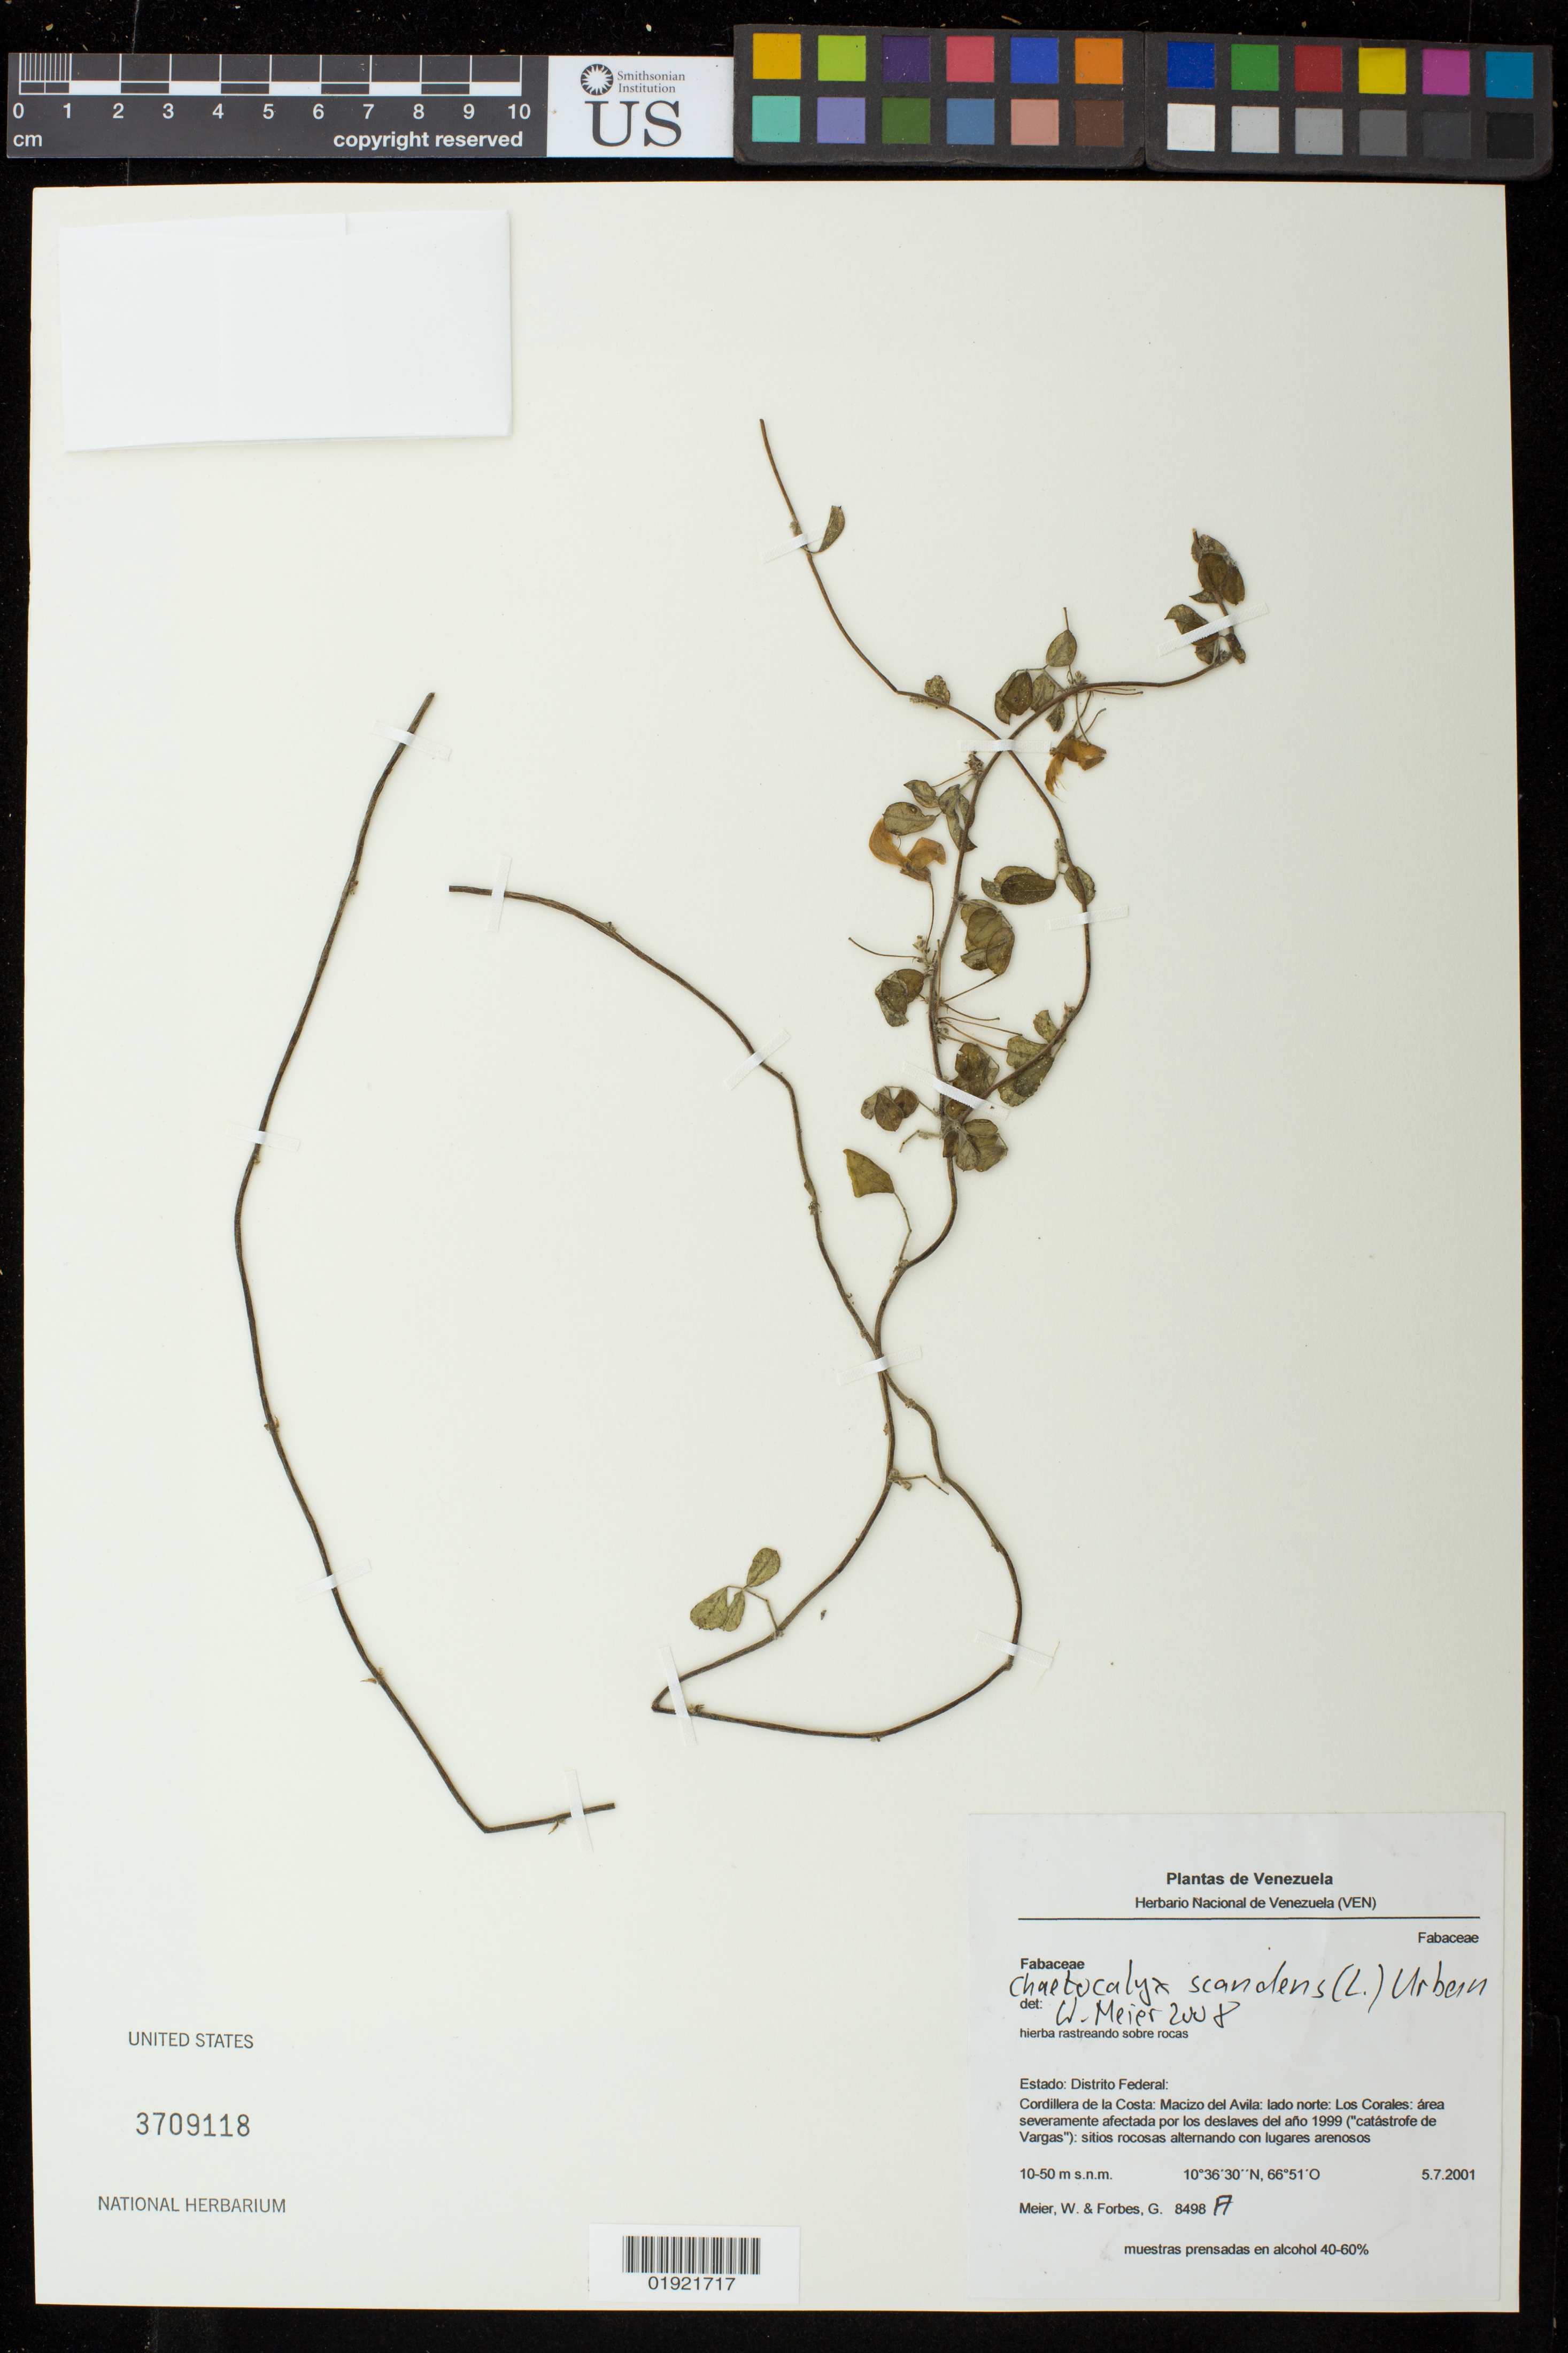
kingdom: Plantae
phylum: Tracheophyta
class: Magnoliopsida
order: Fabales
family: Fabaceae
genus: Chaetocalyx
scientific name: Chaetocalyx scandens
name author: (L.) Urb.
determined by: Meier, Winfried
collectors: W. Meier & G. Forbes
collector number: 8498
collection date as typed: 5.7.2001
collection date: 2001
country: Venezuela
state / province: Distrito Federal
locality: Cordillera de la Costa: Macizo del Avila: lado norte: Los Corales: area severamente afectada por los deslaves del ano 1999 (catastrofe de Vargas): sitios rocosas alternando con lugares arenosos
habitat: sitios rocosas alternando con lugares arenosos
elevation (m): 10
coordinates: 10 36 30 N, 66 51 O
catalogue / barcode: US 3709118